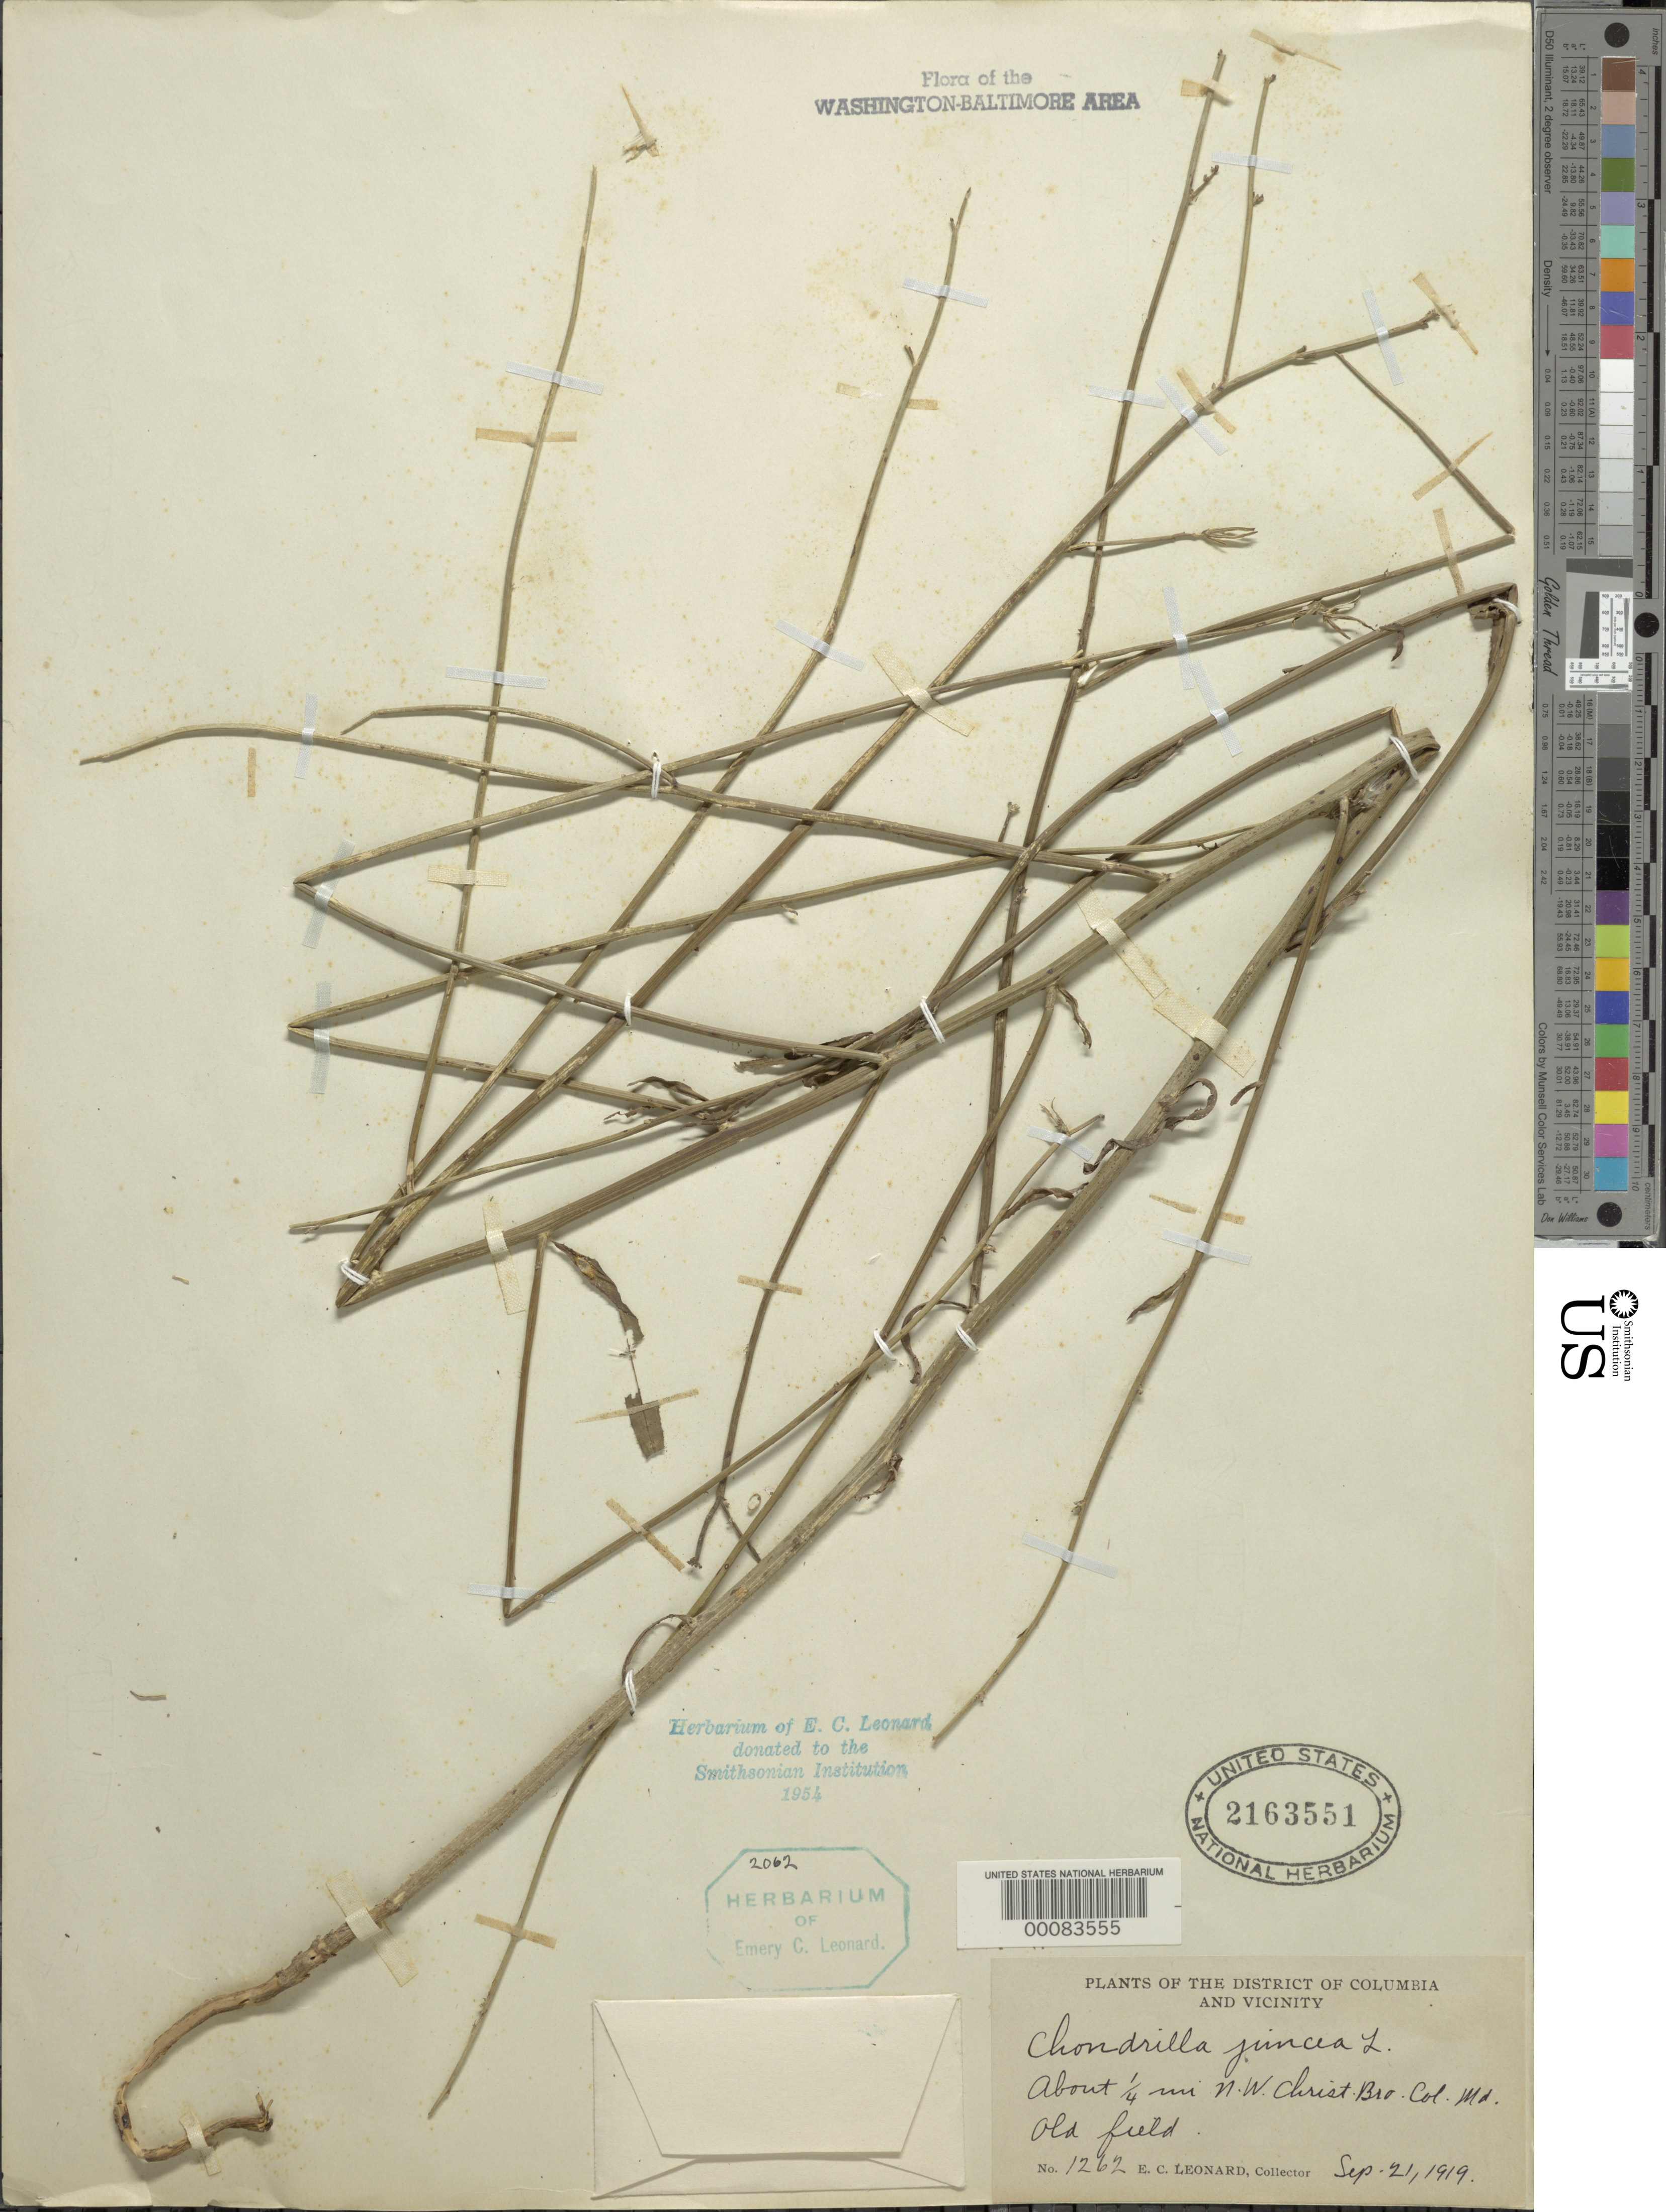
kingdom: Plantae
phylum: Tracheophyta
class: Magnoliopsida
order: Asterales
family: Asteraceae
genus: Chondrilla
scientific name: Chondrilla juncea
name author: L.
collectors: E. C. Leonard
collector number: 1262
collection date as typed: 21 Sep 1919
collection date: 1919-09-21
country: United States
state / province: Maryland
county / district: Prince George's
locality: NW of Christian Bro. College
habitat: Old field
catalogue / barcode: US 2163551